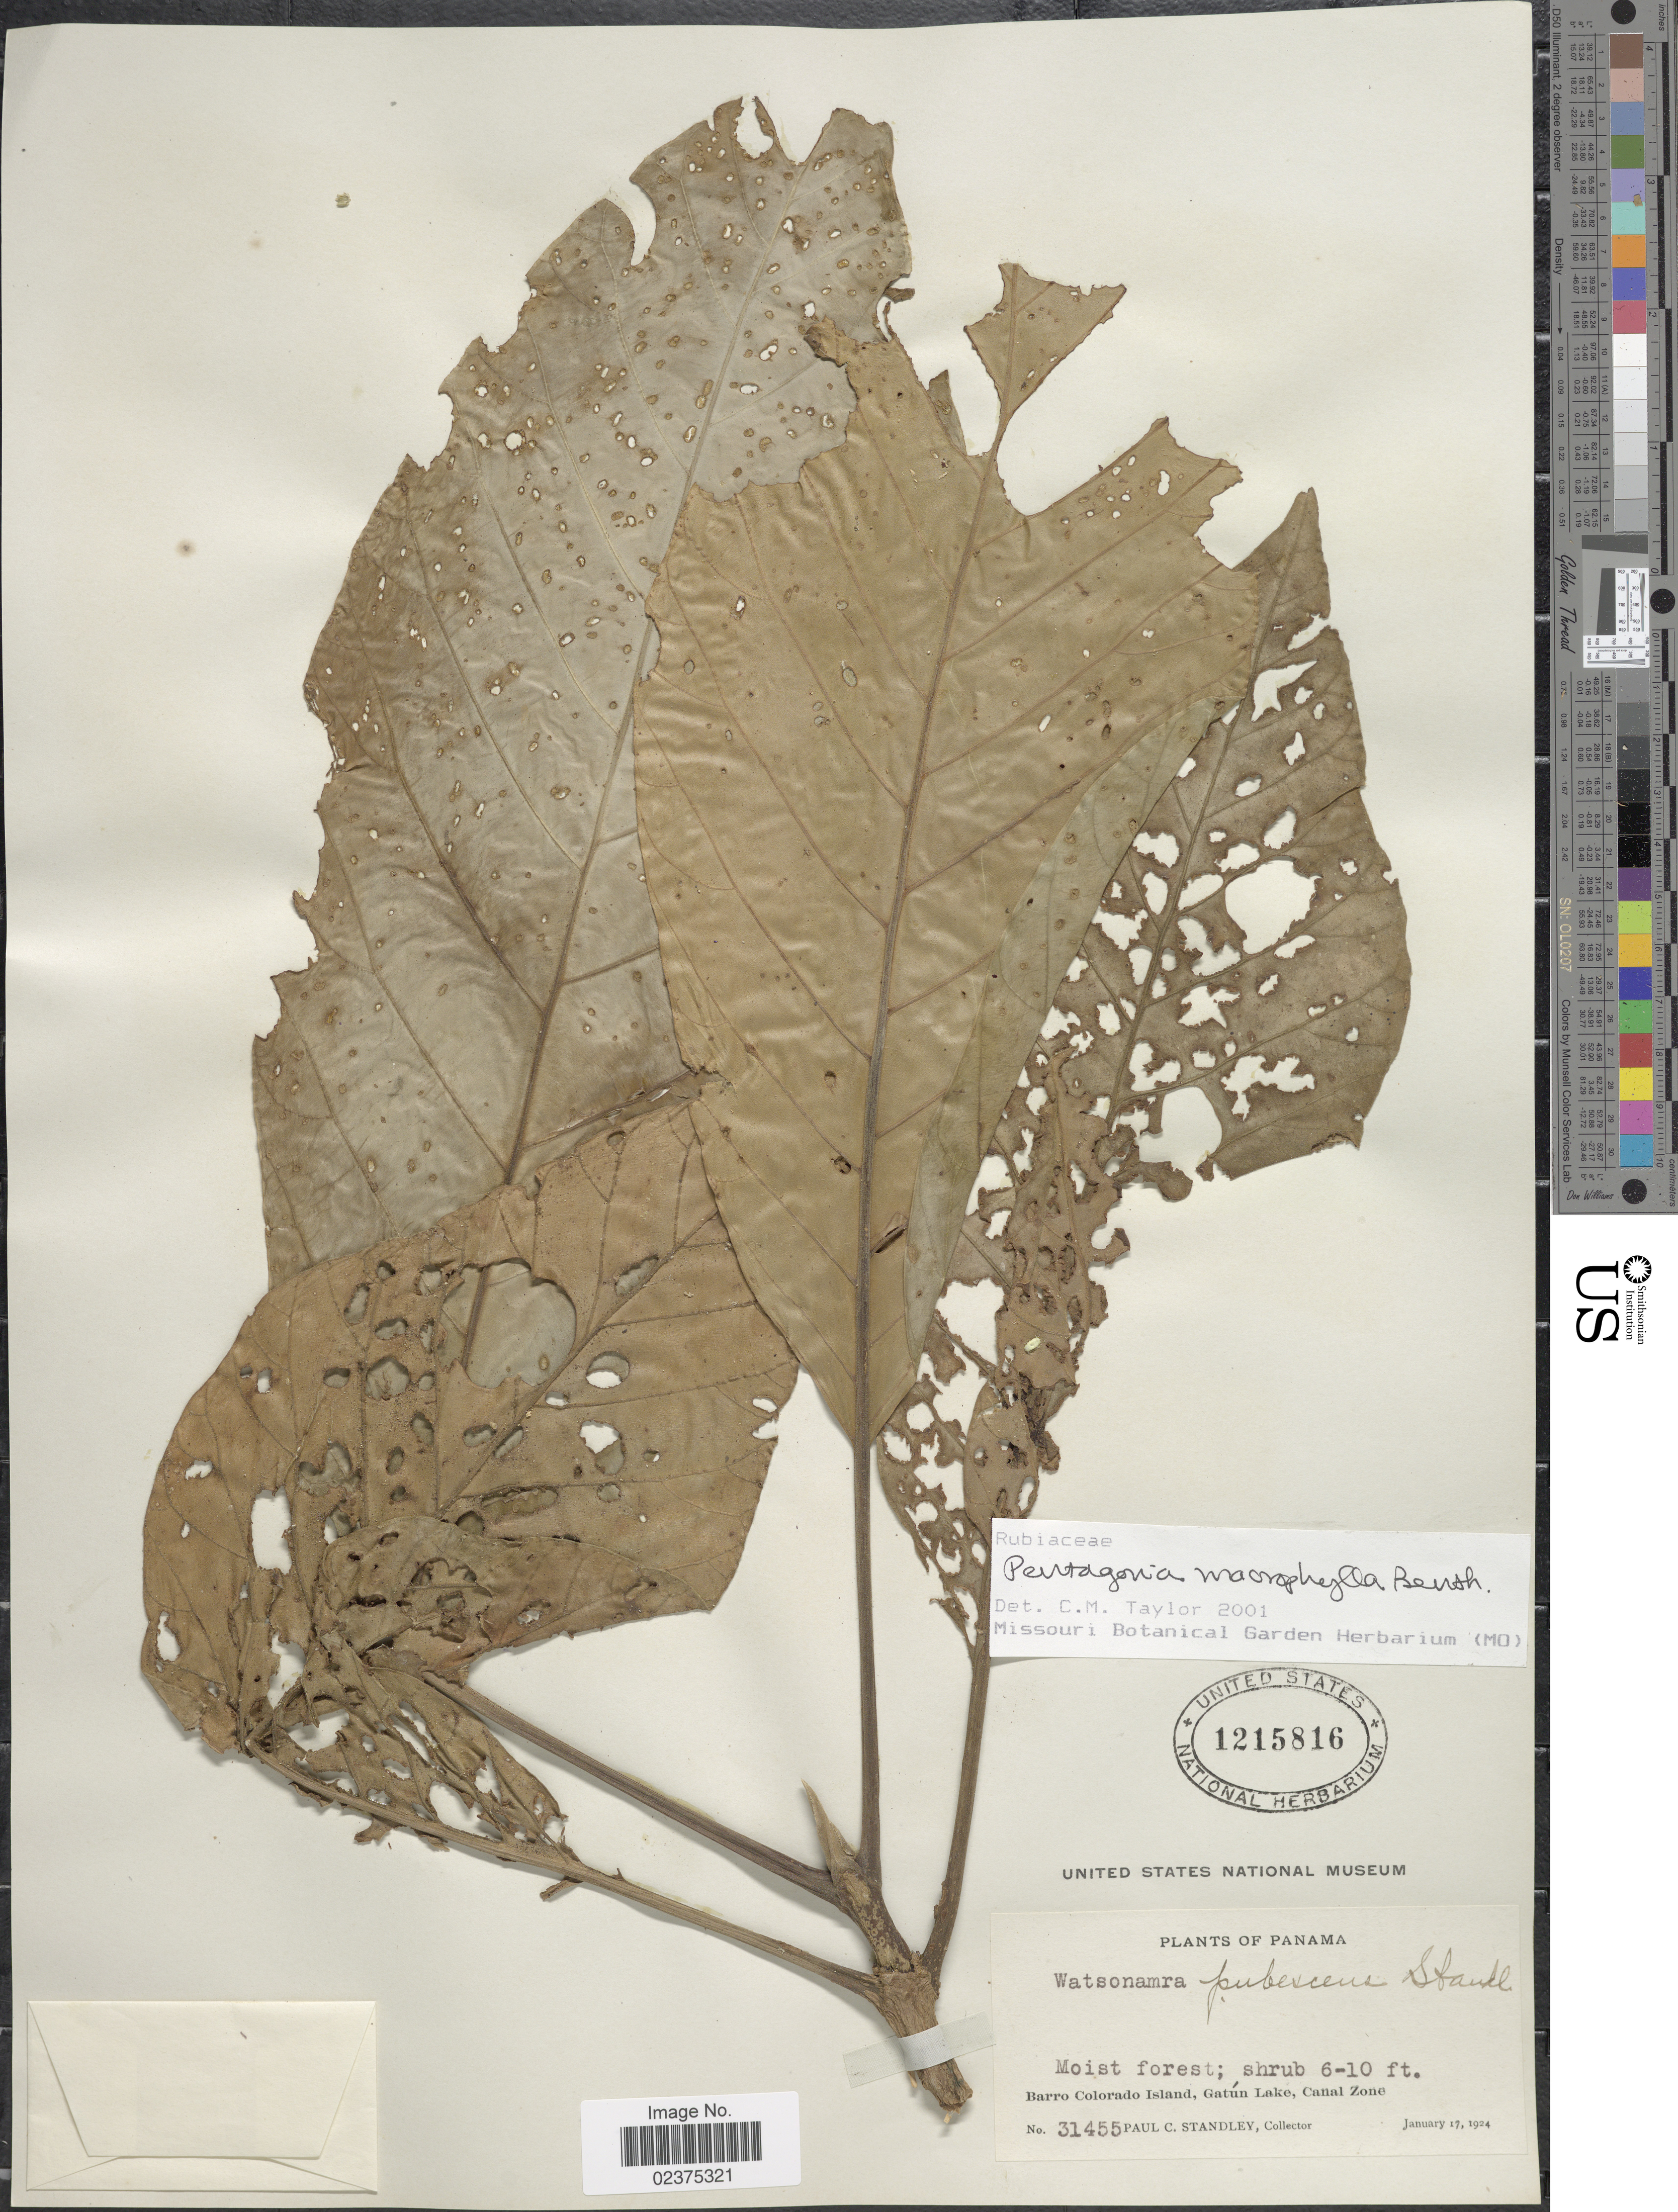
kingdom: Plantae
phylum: Tracheophyta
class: Magnoliopsida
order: Gentianales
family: Rubiaceae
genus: Pentagonia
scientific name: Pentagonia macrophylla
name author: Benth.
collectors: P. C. Standley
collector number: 31455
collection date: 1924-01-17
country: Panama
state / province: Panamá Oeste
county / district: Canal Zone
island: Barro Colorado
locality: Moist forest, Barro Colorado Island, Gatún Lake, Canal Zone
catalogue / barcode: US 1215816